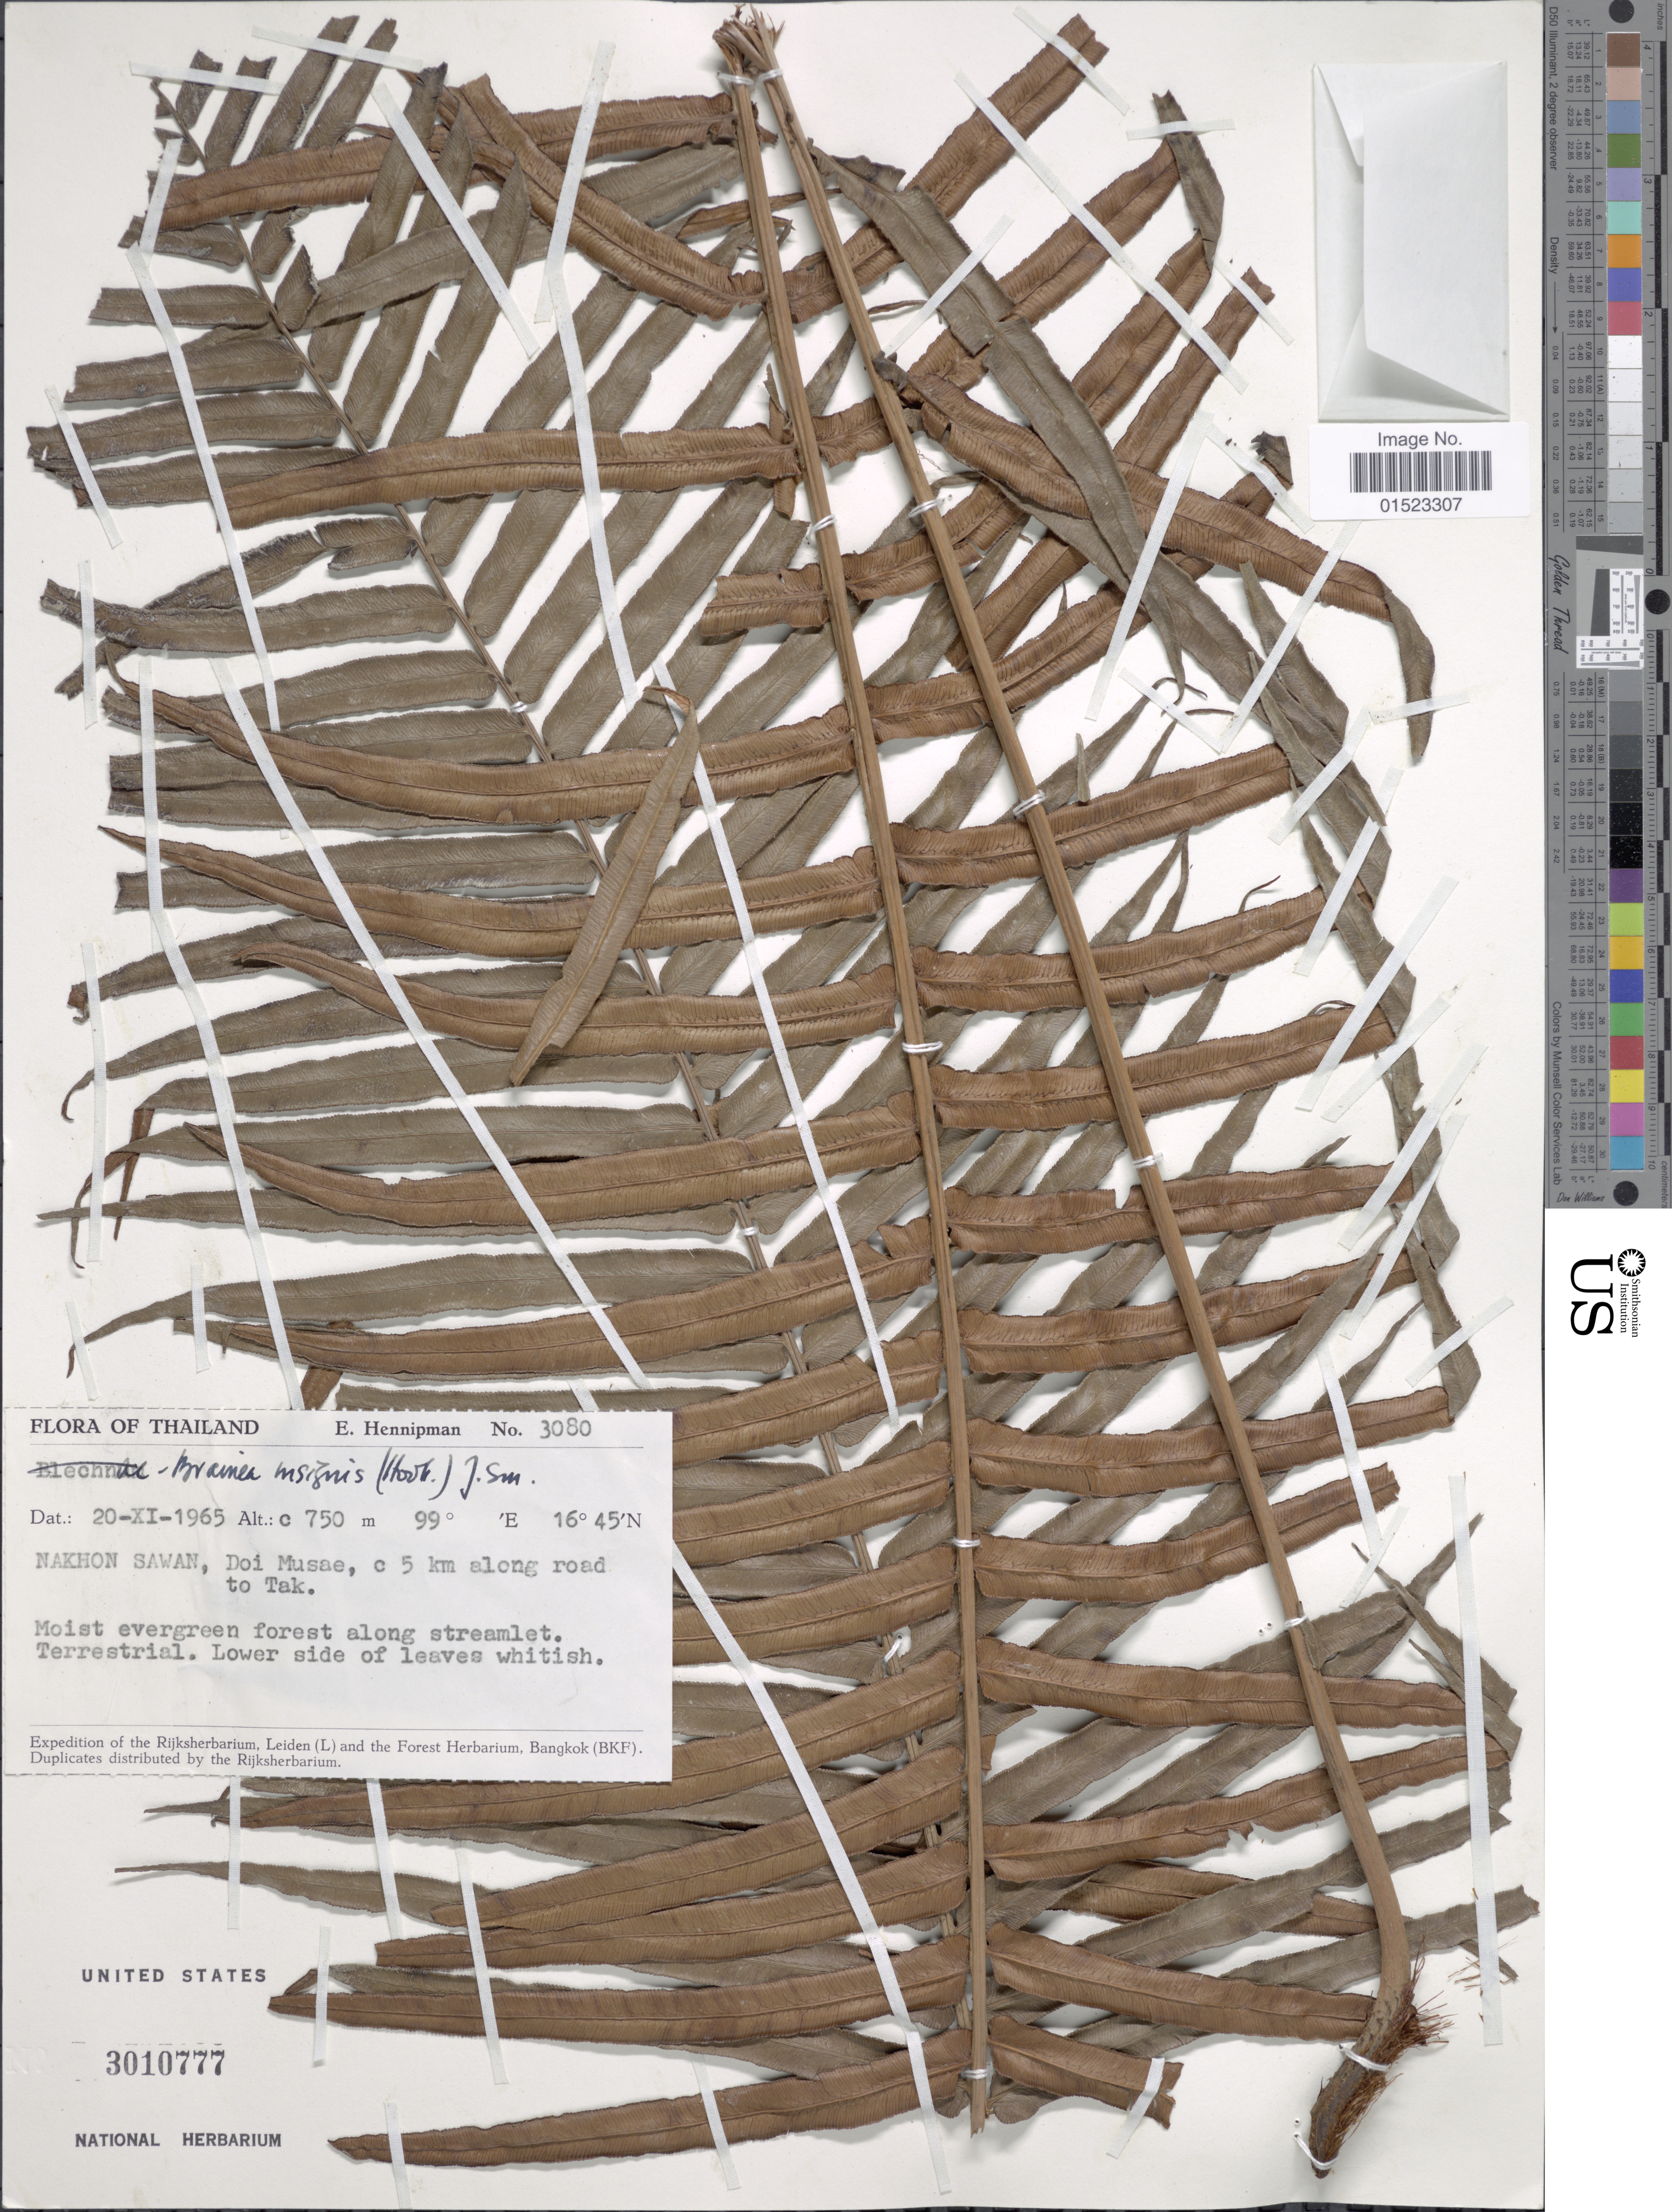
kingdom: Plantae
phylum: Tracheophyta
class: Polypodiopsida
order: Polypodiales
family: Blechnaceae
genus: Brainea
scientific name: Brainea insignis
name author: (Hook.) J. Sm.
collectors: E. Hennipman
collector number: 3080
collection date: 1965-11-20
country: Thailand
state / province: Nakhon Sawan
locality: Doi Musae, c 5 km along road to Tak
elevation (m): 750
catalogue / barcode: US 3010777